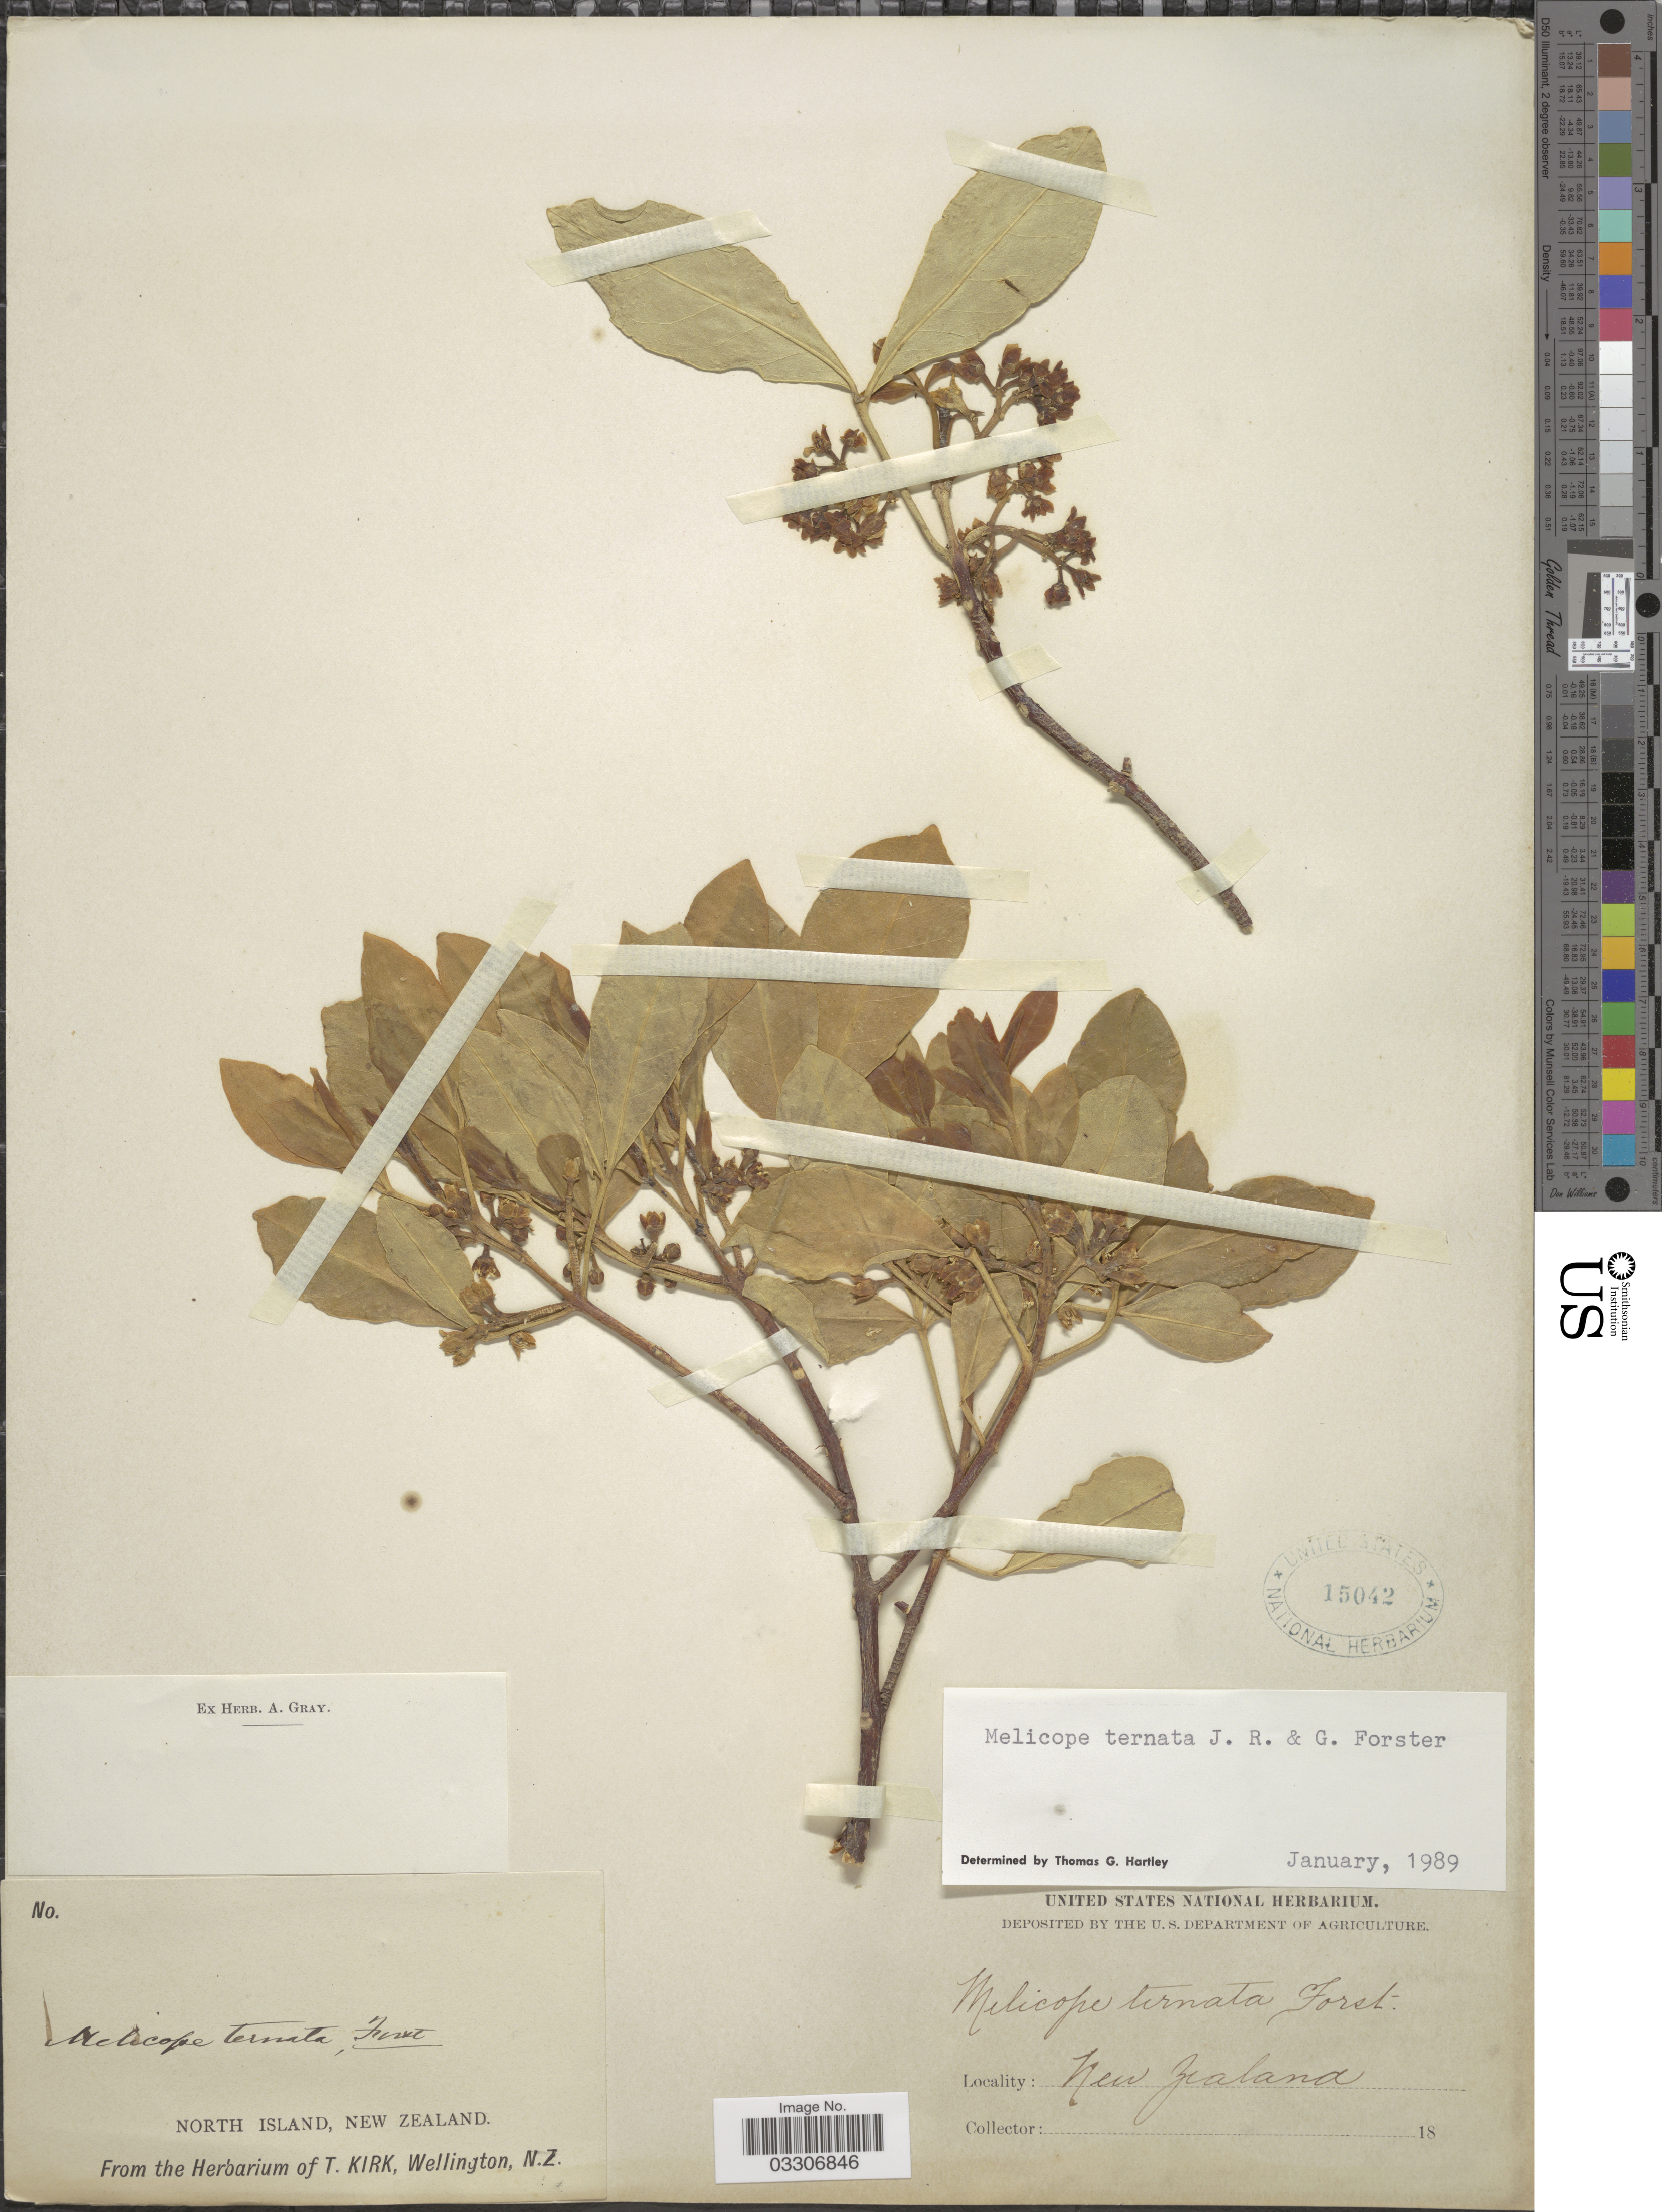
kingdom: Plantae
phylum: Tracheophyta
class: Magnoliopsida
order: Sapindales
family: Rutaceae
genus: Melicope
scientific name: Melicope ternata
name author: J.R. Forst. & G. Forst.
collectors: ex herb. T. Kirk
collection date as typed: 18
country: New Zealand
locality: North Island.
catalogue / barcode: US 15042